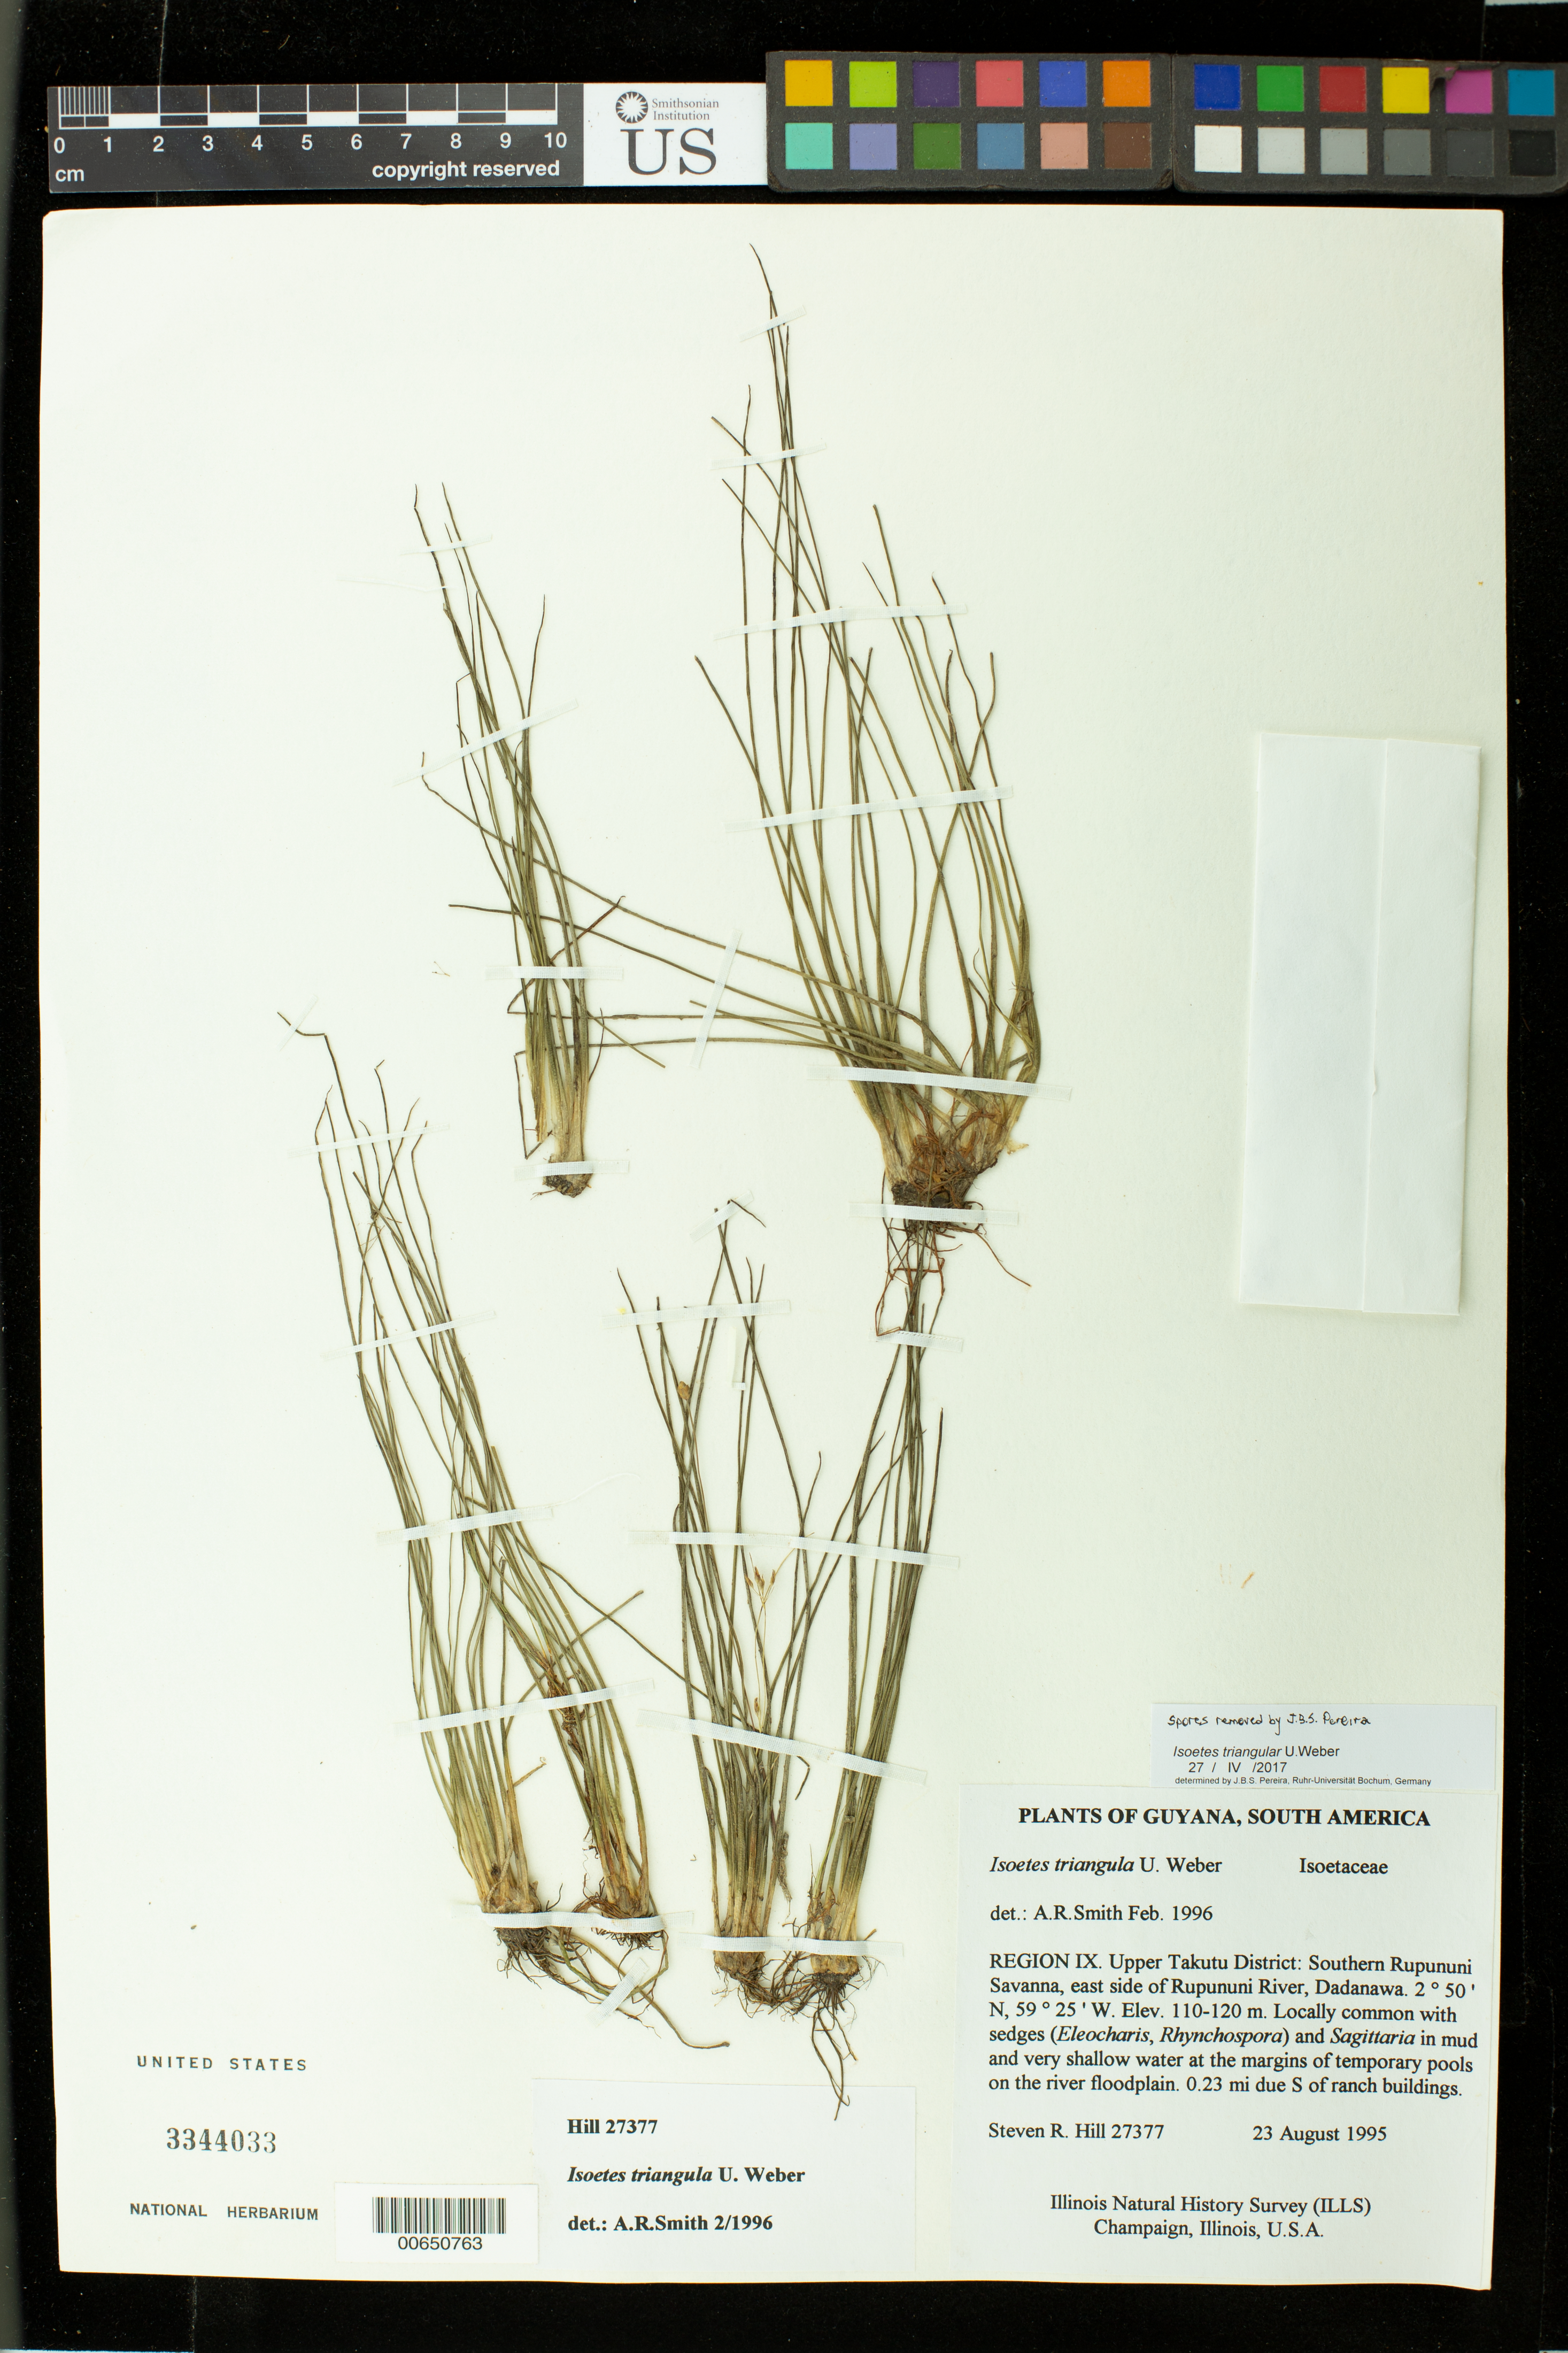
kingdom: Plantae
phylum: Tracheophyta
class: Lycopodiopsida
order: Isoetales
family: Isoetaceae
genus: Isoetes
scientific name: Isoetes triangula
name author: U. Weber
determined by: Smith, Alan R., (UC)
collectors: S. R. Hill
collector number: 27377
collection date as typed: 23-Aug-95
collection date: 1995-08-23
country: Guyana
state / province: U. Takutu-U. Essequibo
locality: Dadanawa, southern Rupununi Savanna, E side of Rupununi R.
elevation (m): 110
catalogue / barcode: US 3344033